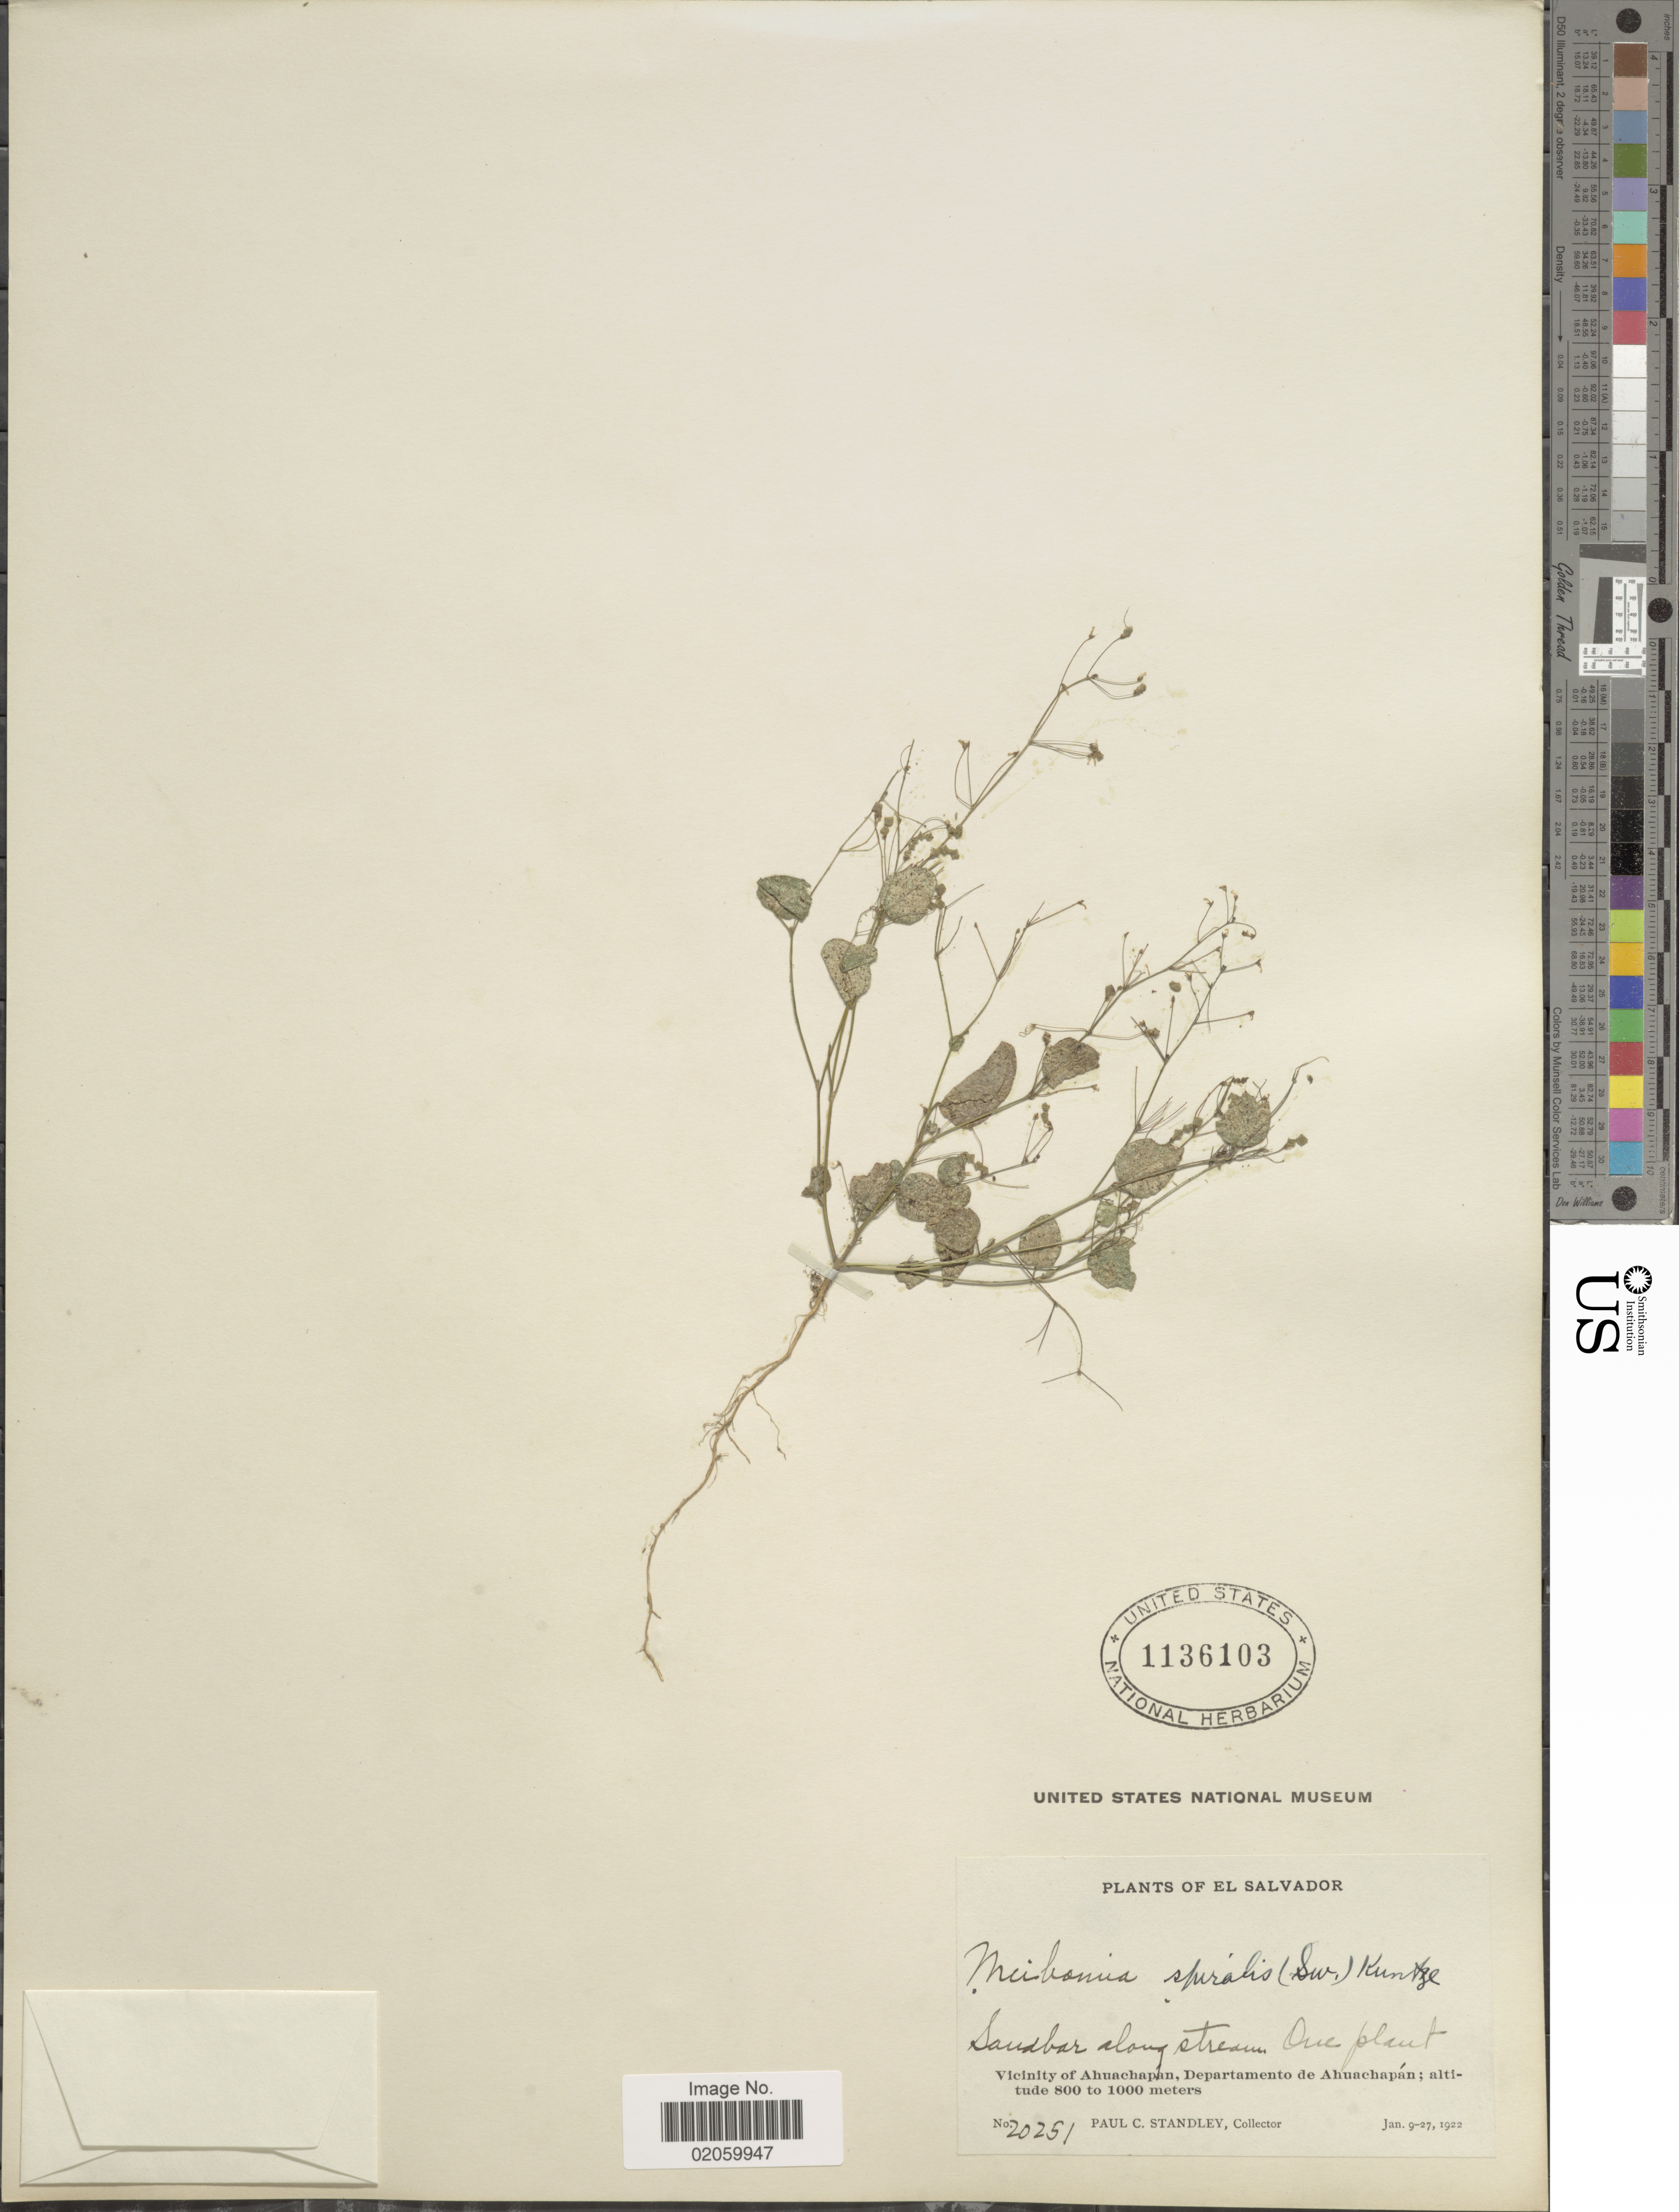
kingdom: Plantae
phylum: Tracheophyta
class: Magnoliopsida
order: Fabales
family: Fabaceae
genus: Desmodium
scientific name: Desmodium procumbens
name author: (Mill.) Hitchc.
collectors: P. C. Standley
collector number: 20251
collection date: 1922-01-09/1922-01-27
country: El Salvador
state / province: Ahuachapan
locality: Vicinity of Ahuachapan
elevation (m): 800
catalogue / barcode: US 1136103